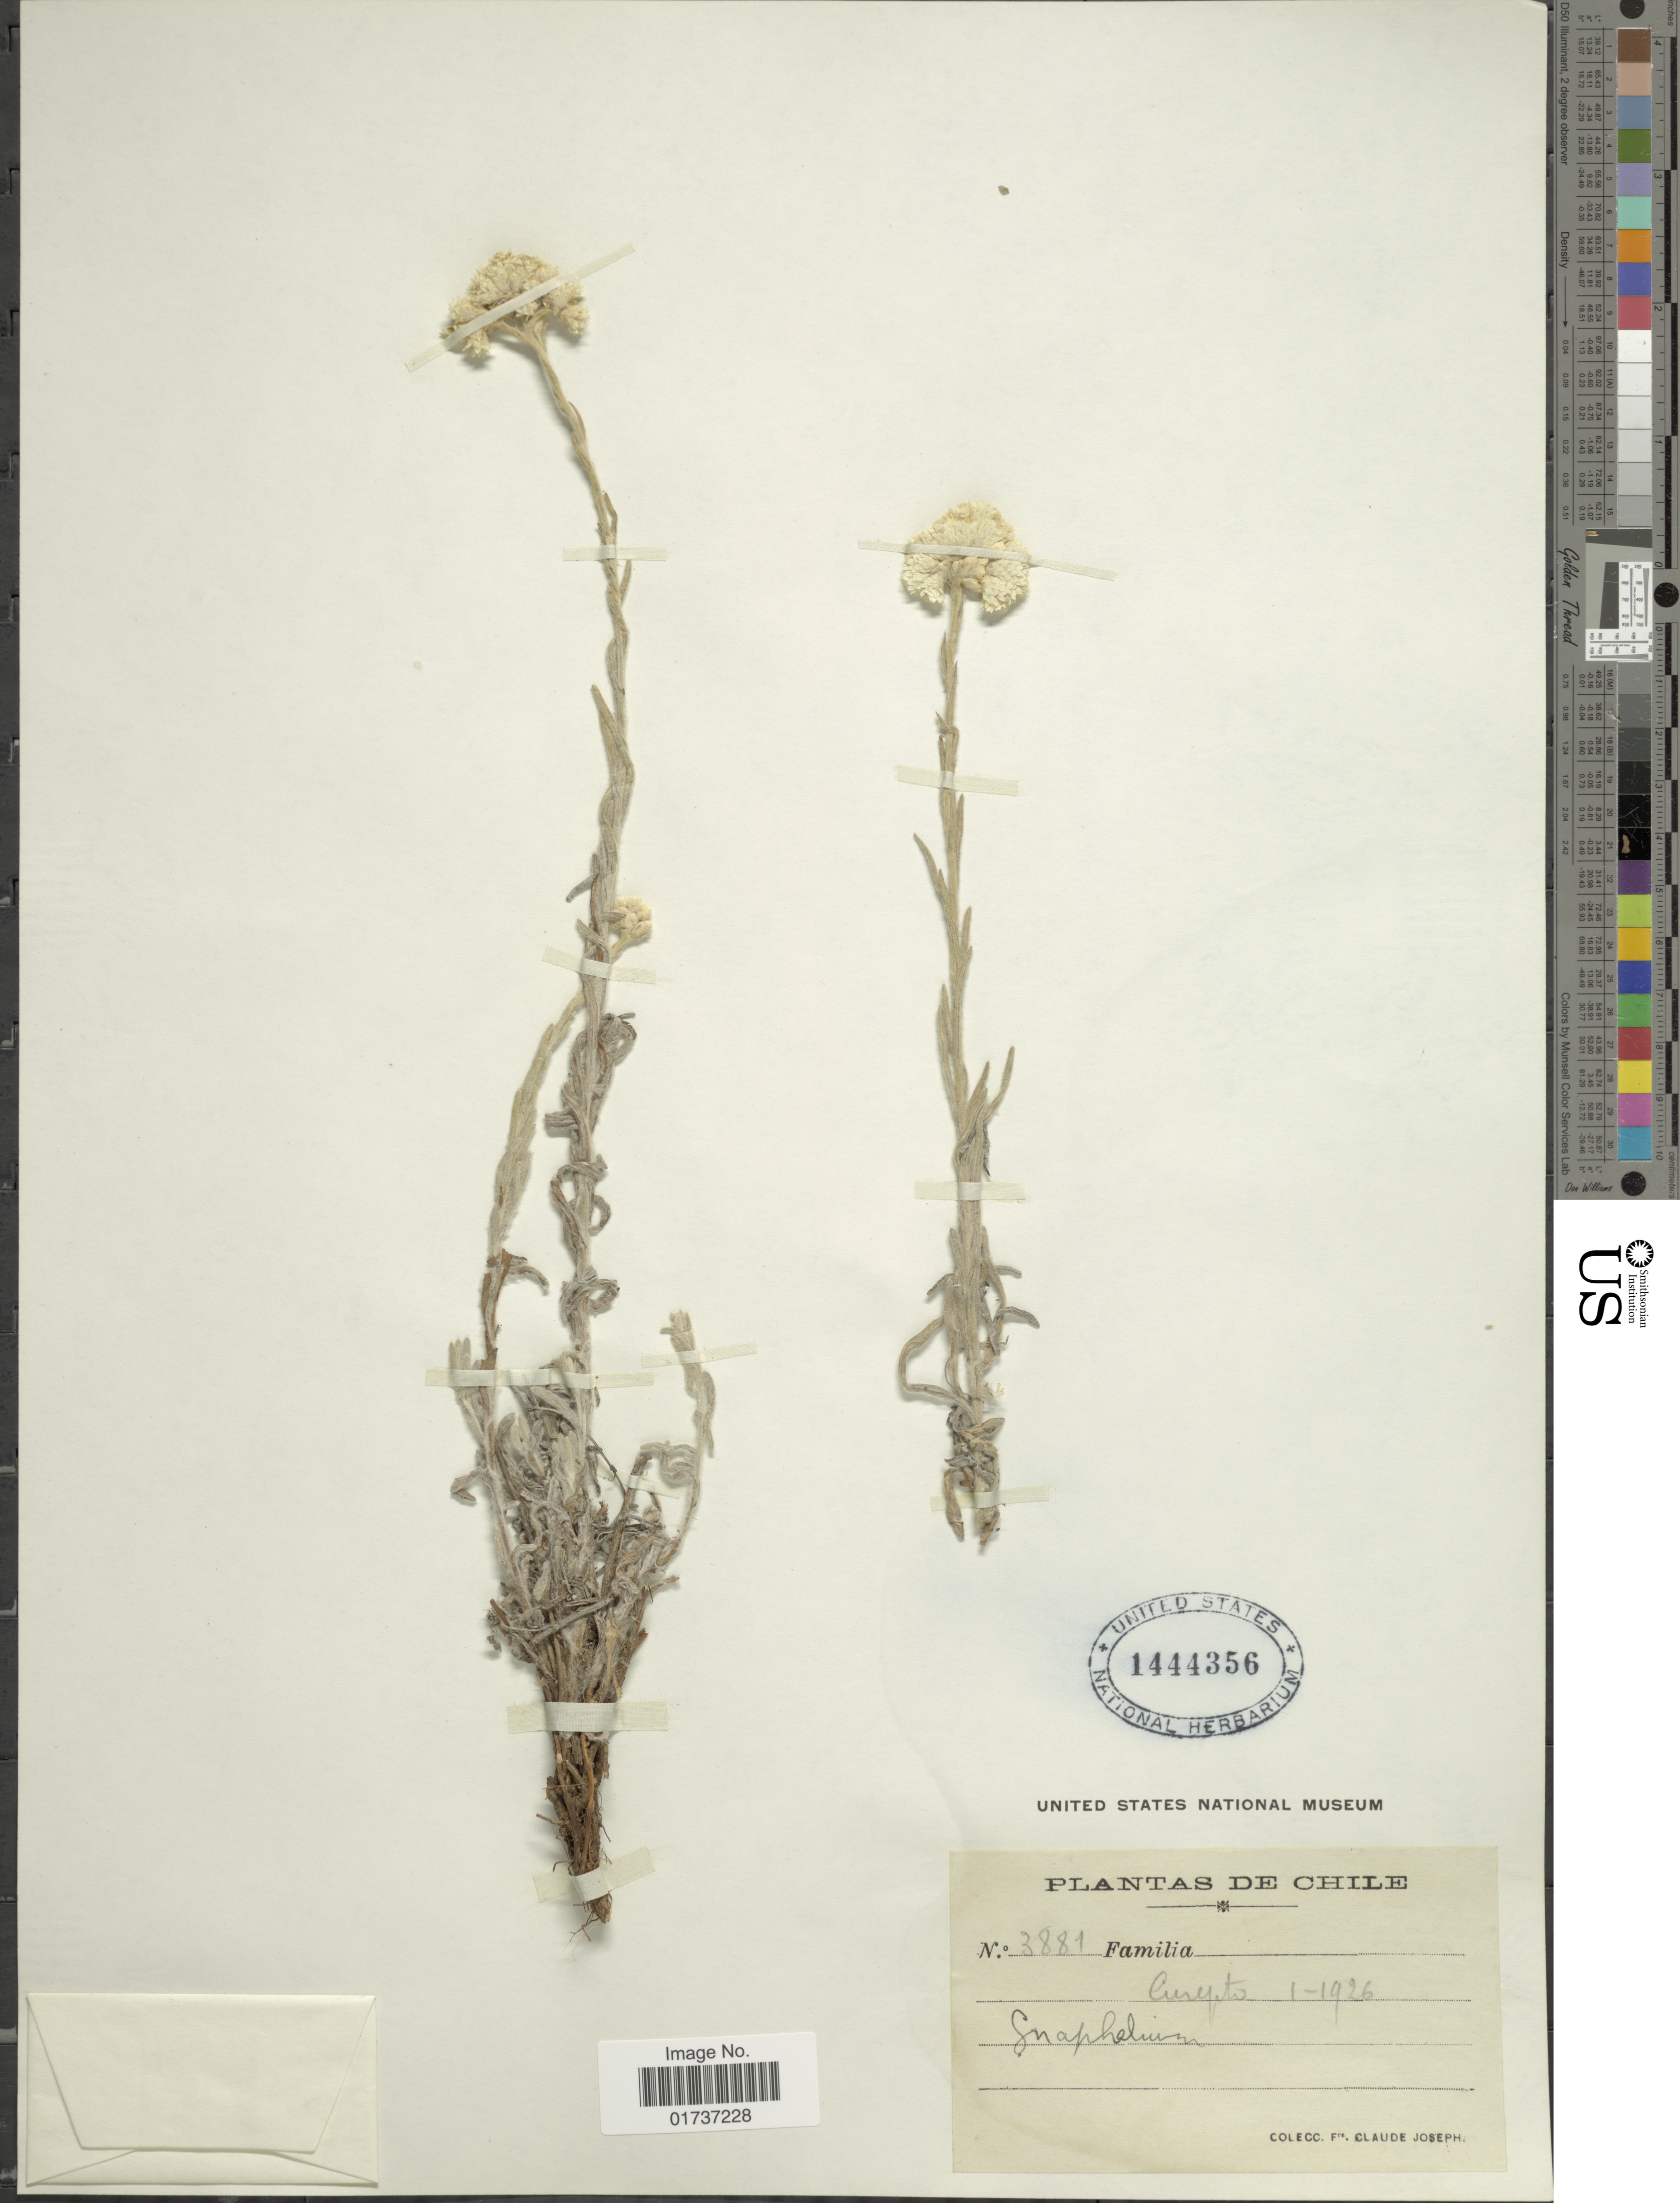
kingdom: Plantae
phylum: Tracheophyta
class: Magnoliopsida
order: Asterales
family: Asteraceae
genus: Gnaphalium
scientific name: Gnaphalium sp.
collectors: Frere Claude Joseph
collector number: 3881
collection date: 1926-01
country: Chile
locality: Curepto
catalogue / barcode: US 1444356